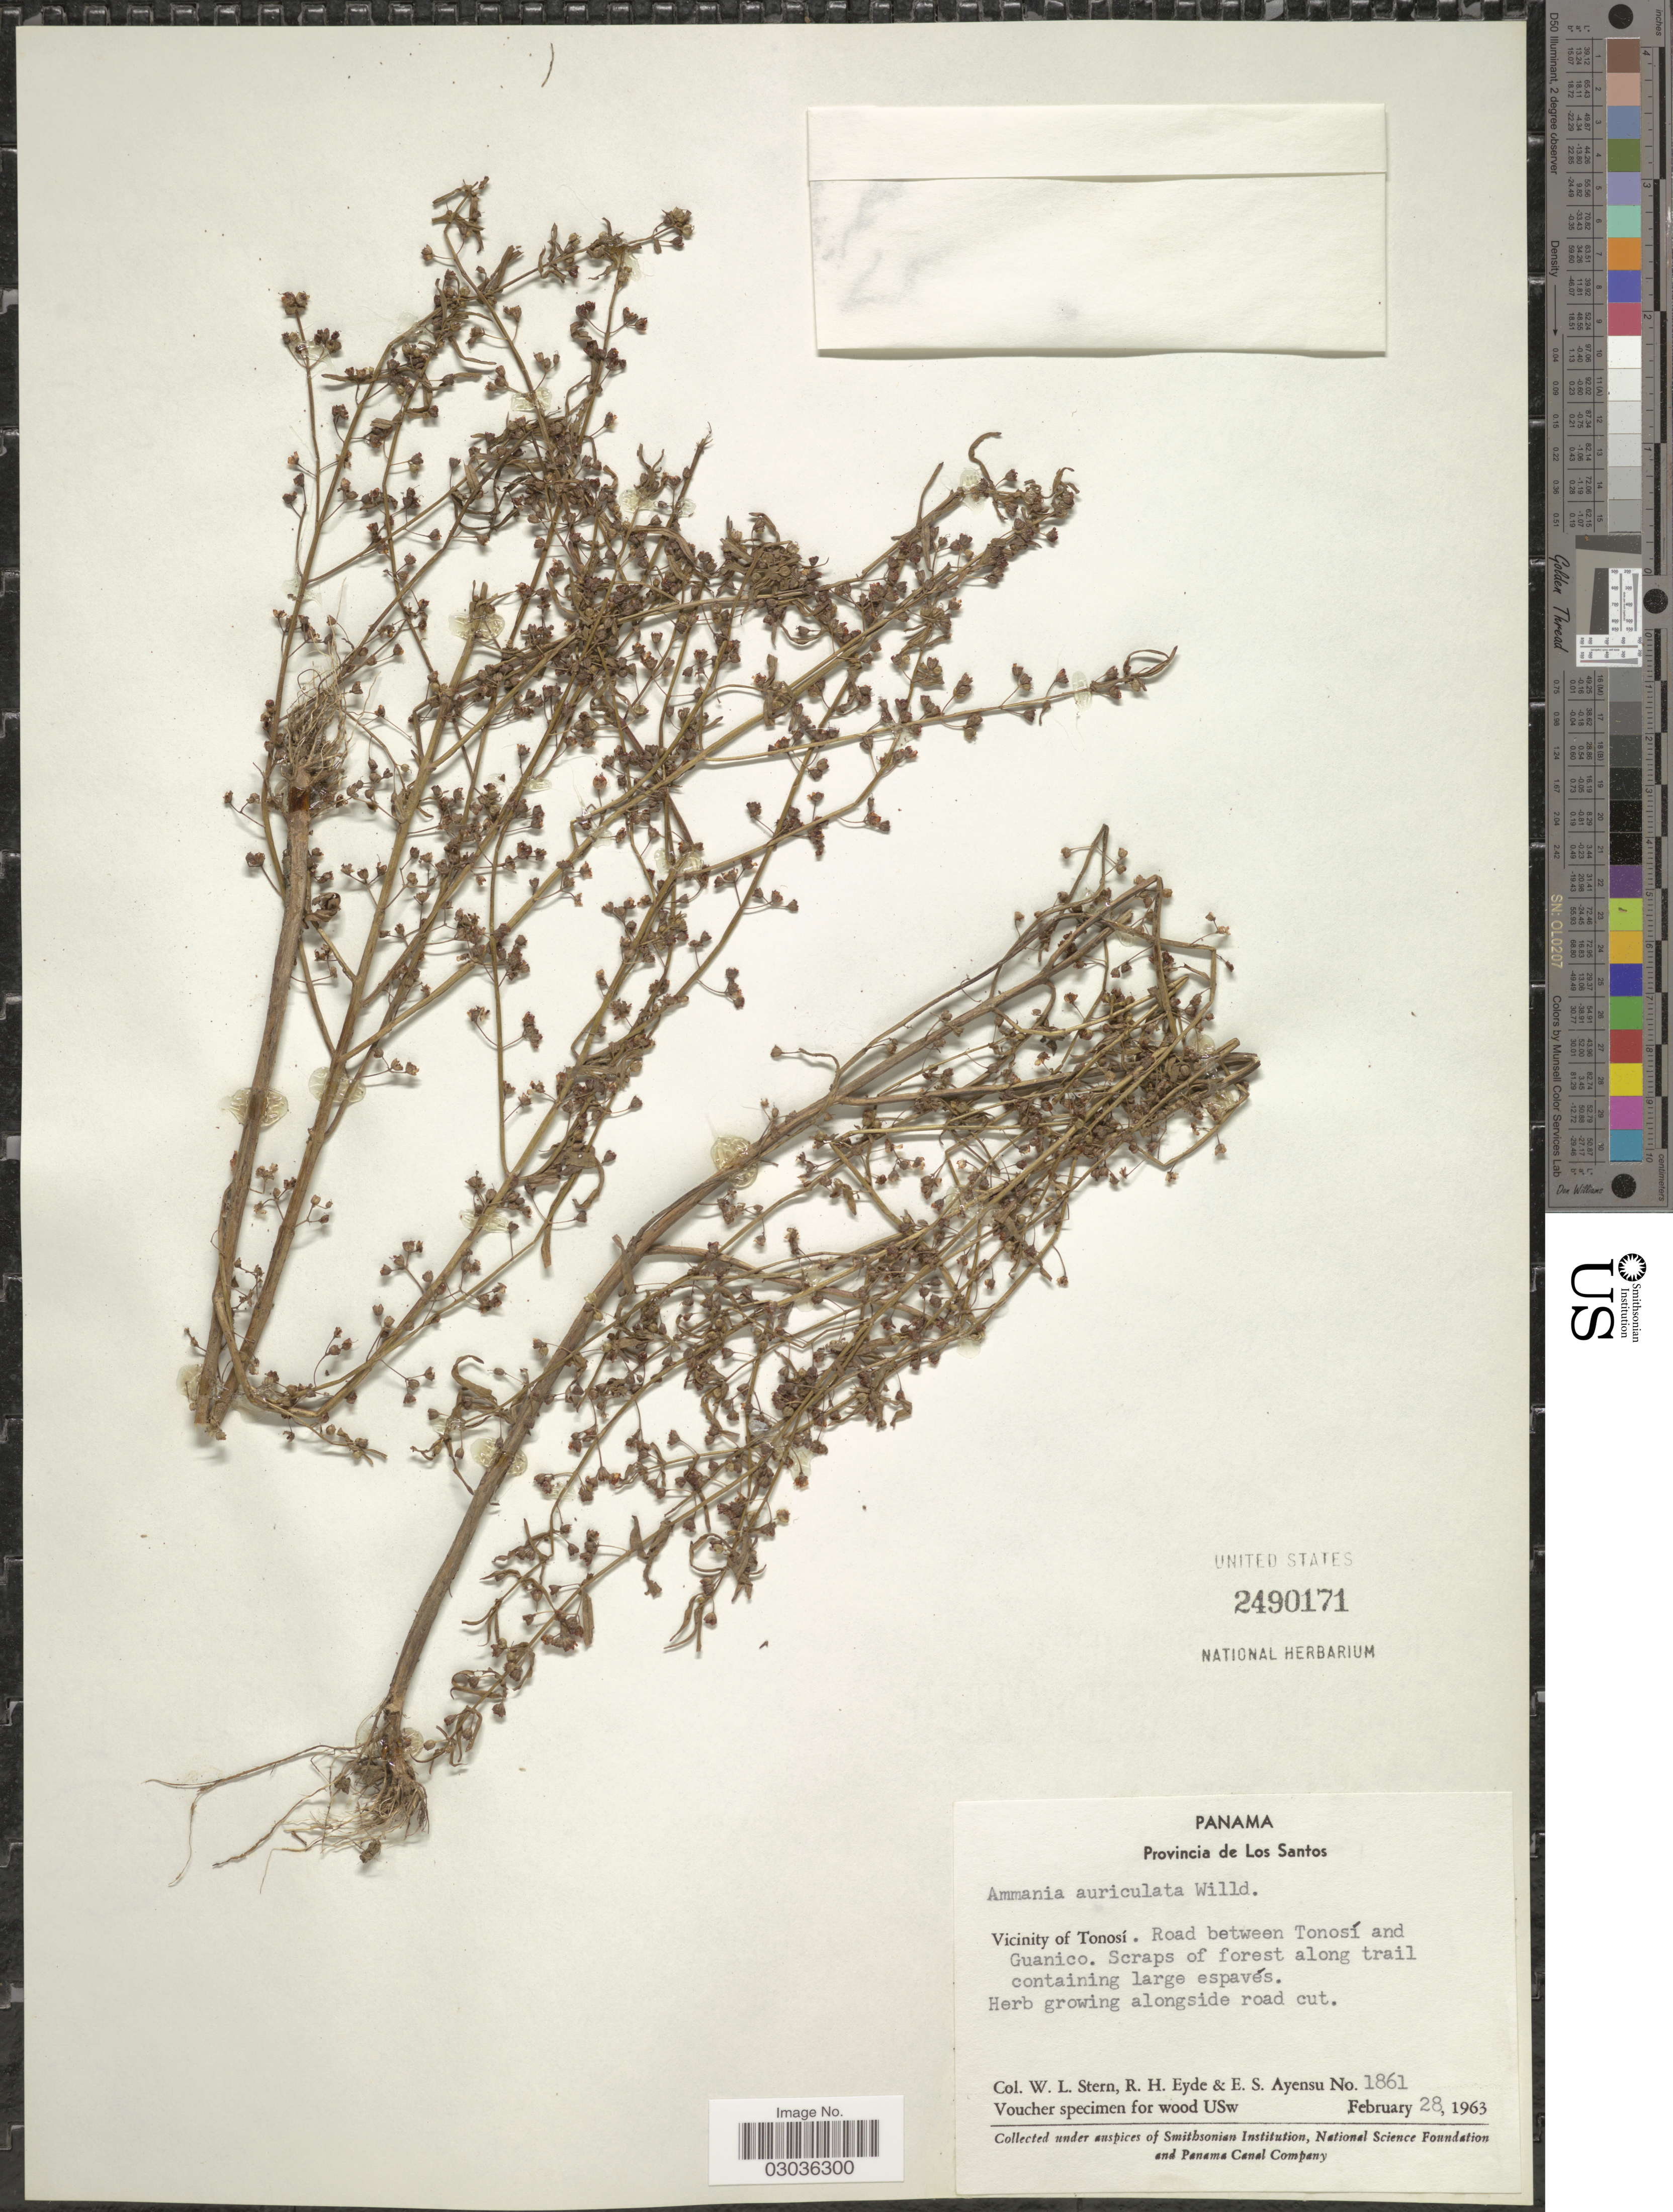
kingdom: Plantae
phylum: Tracheophyta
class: Magnoliopsida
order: Myrtales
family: Lythraceae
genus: Ammannia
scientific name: Ammannia auriculata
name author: Willd.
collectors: W. L. Stern, R. H. Eyde & E. S. Ayensu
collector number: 1861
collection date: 1963-02-28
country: Panama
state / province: Los Santos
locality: Vicinity of Tonosí. Road between Tonosí and Guanico.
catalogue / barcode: US 2490171